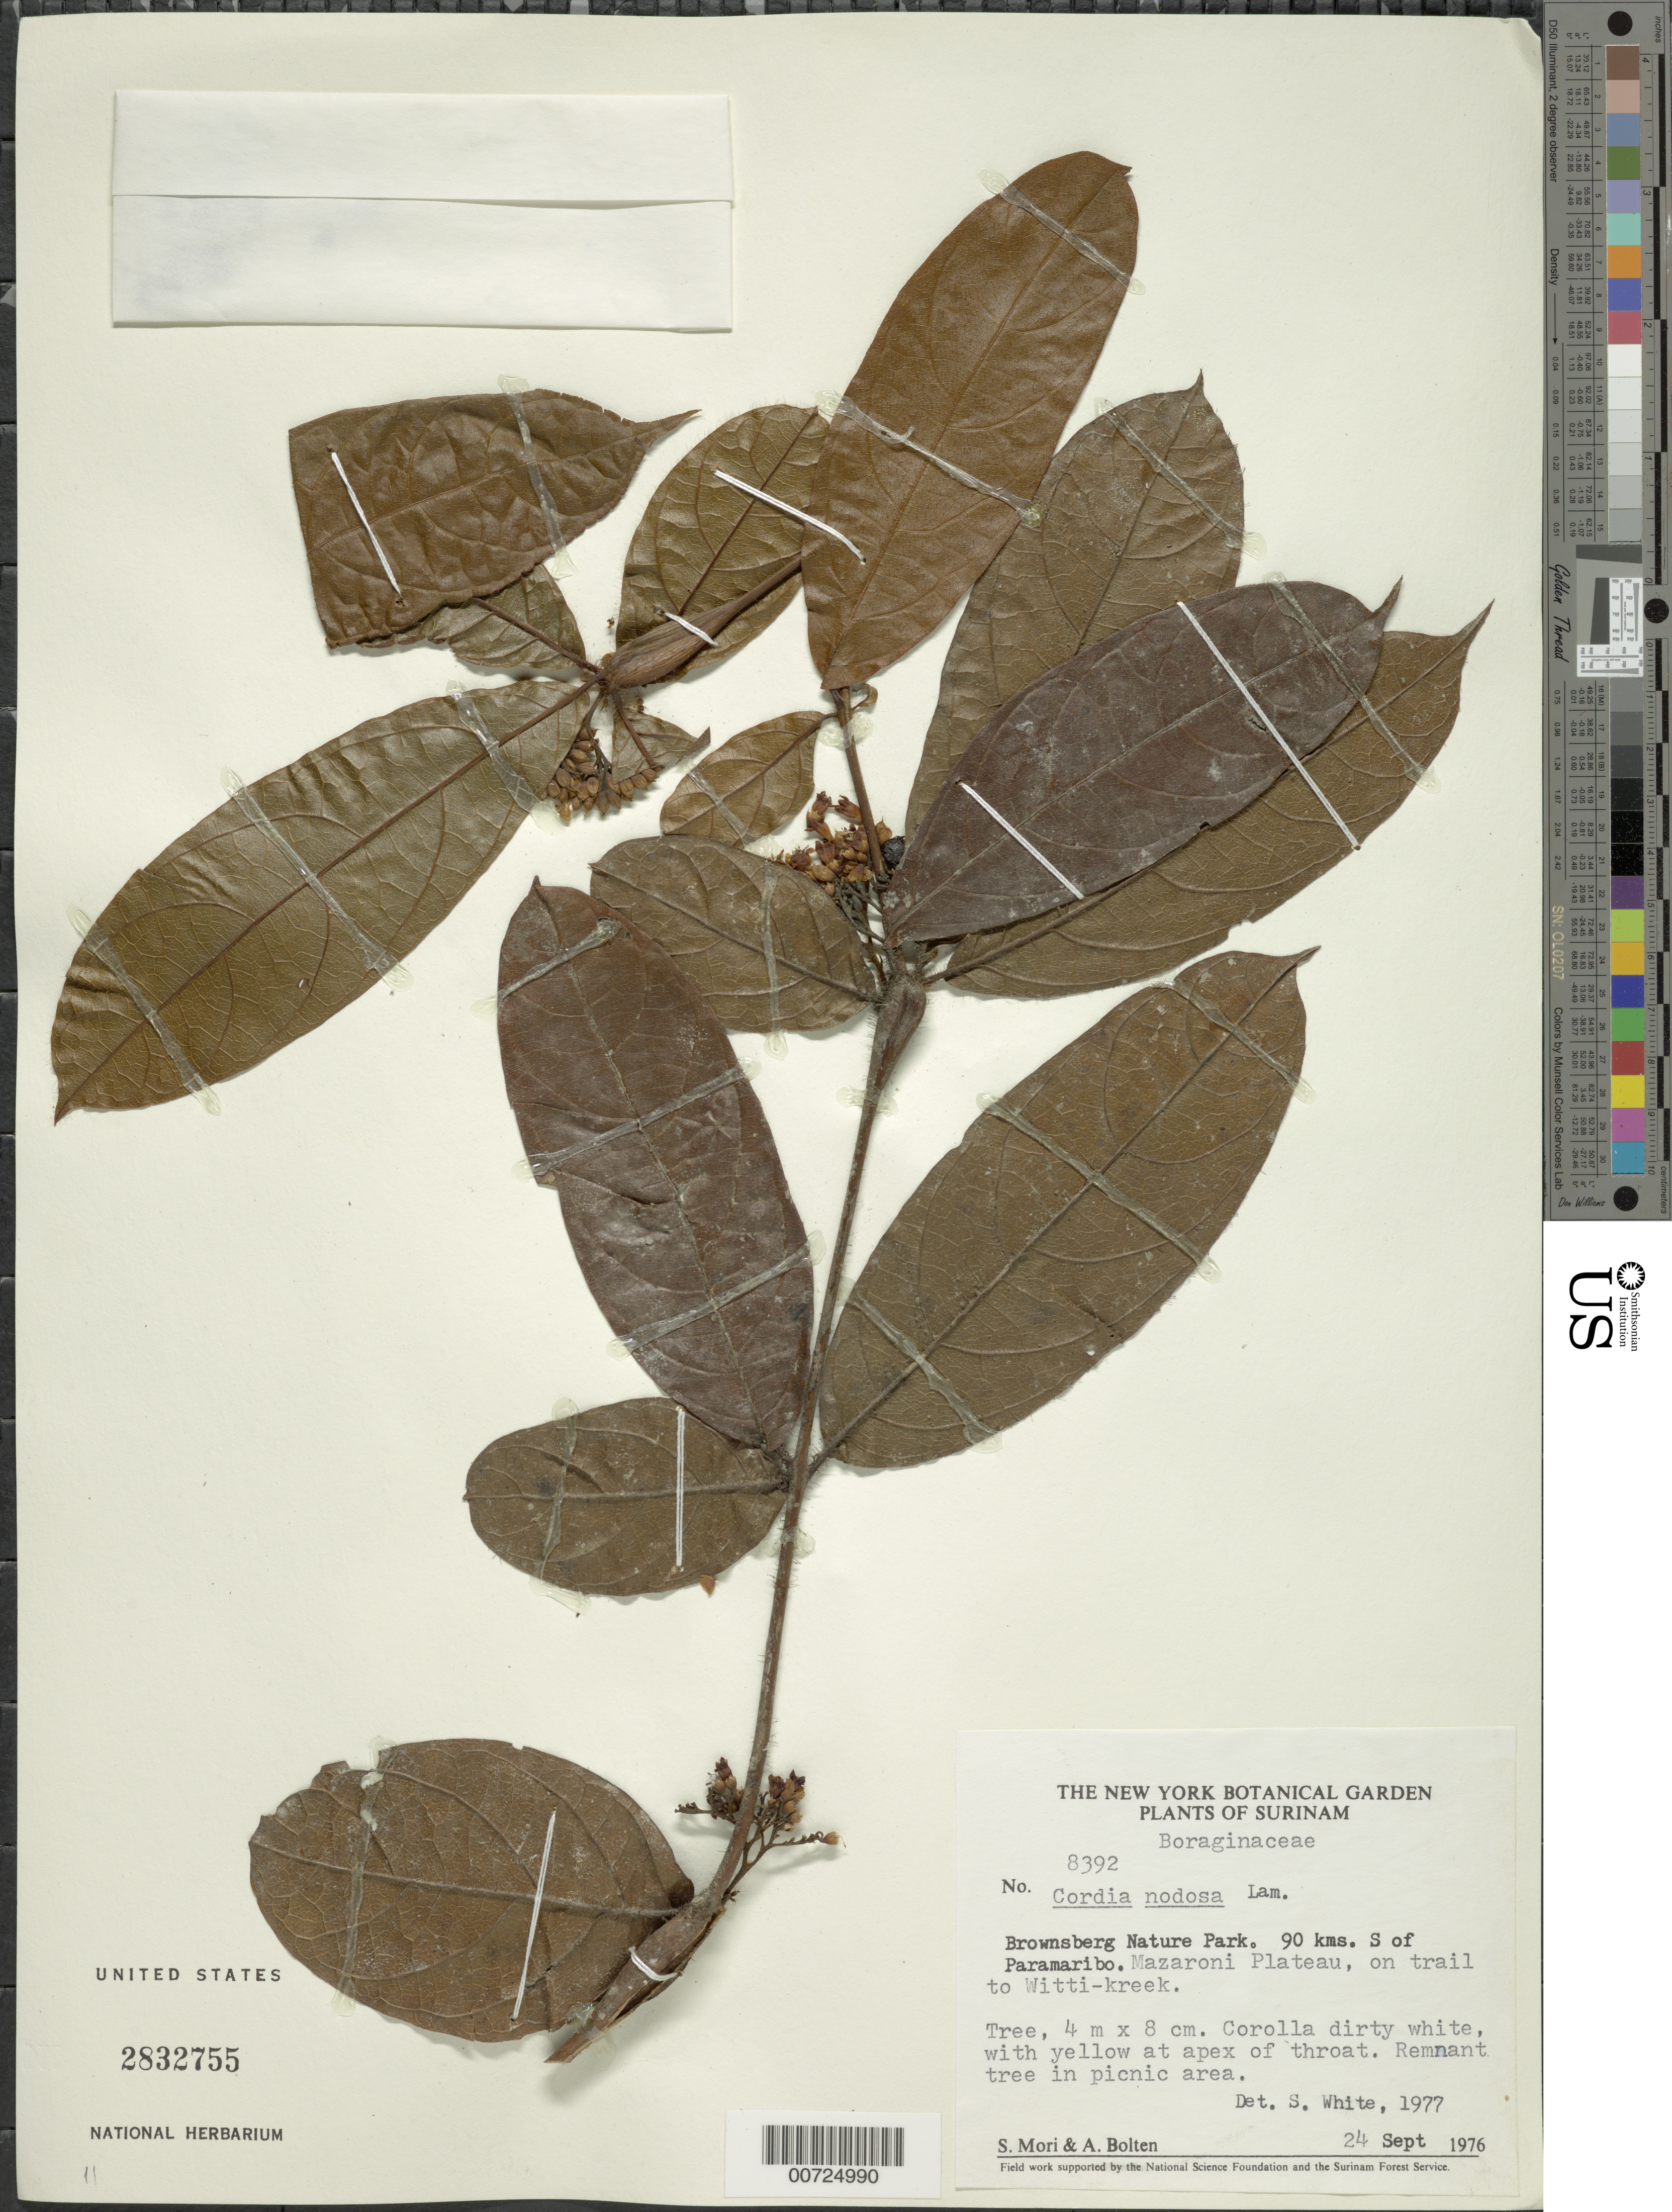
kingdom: Plantae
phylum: Tracheophyta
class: Magnoliopsida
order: Boraginales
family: Cordiaceae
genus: Cordia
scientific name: Cordia nodosa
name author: Lam.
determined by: White, S.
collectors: S. Mori & A. Bolten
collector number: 8392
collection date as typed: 24-Sep-76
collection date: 1976-09-24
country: Suriname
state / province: Brokopondo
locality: Brownsberg Nature Reserve, 90 km S of Paramaribo, Mazaroni Plateau, on trail to Witti-kreek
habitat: Remnant tree in picnic area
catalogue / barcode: US 2832755